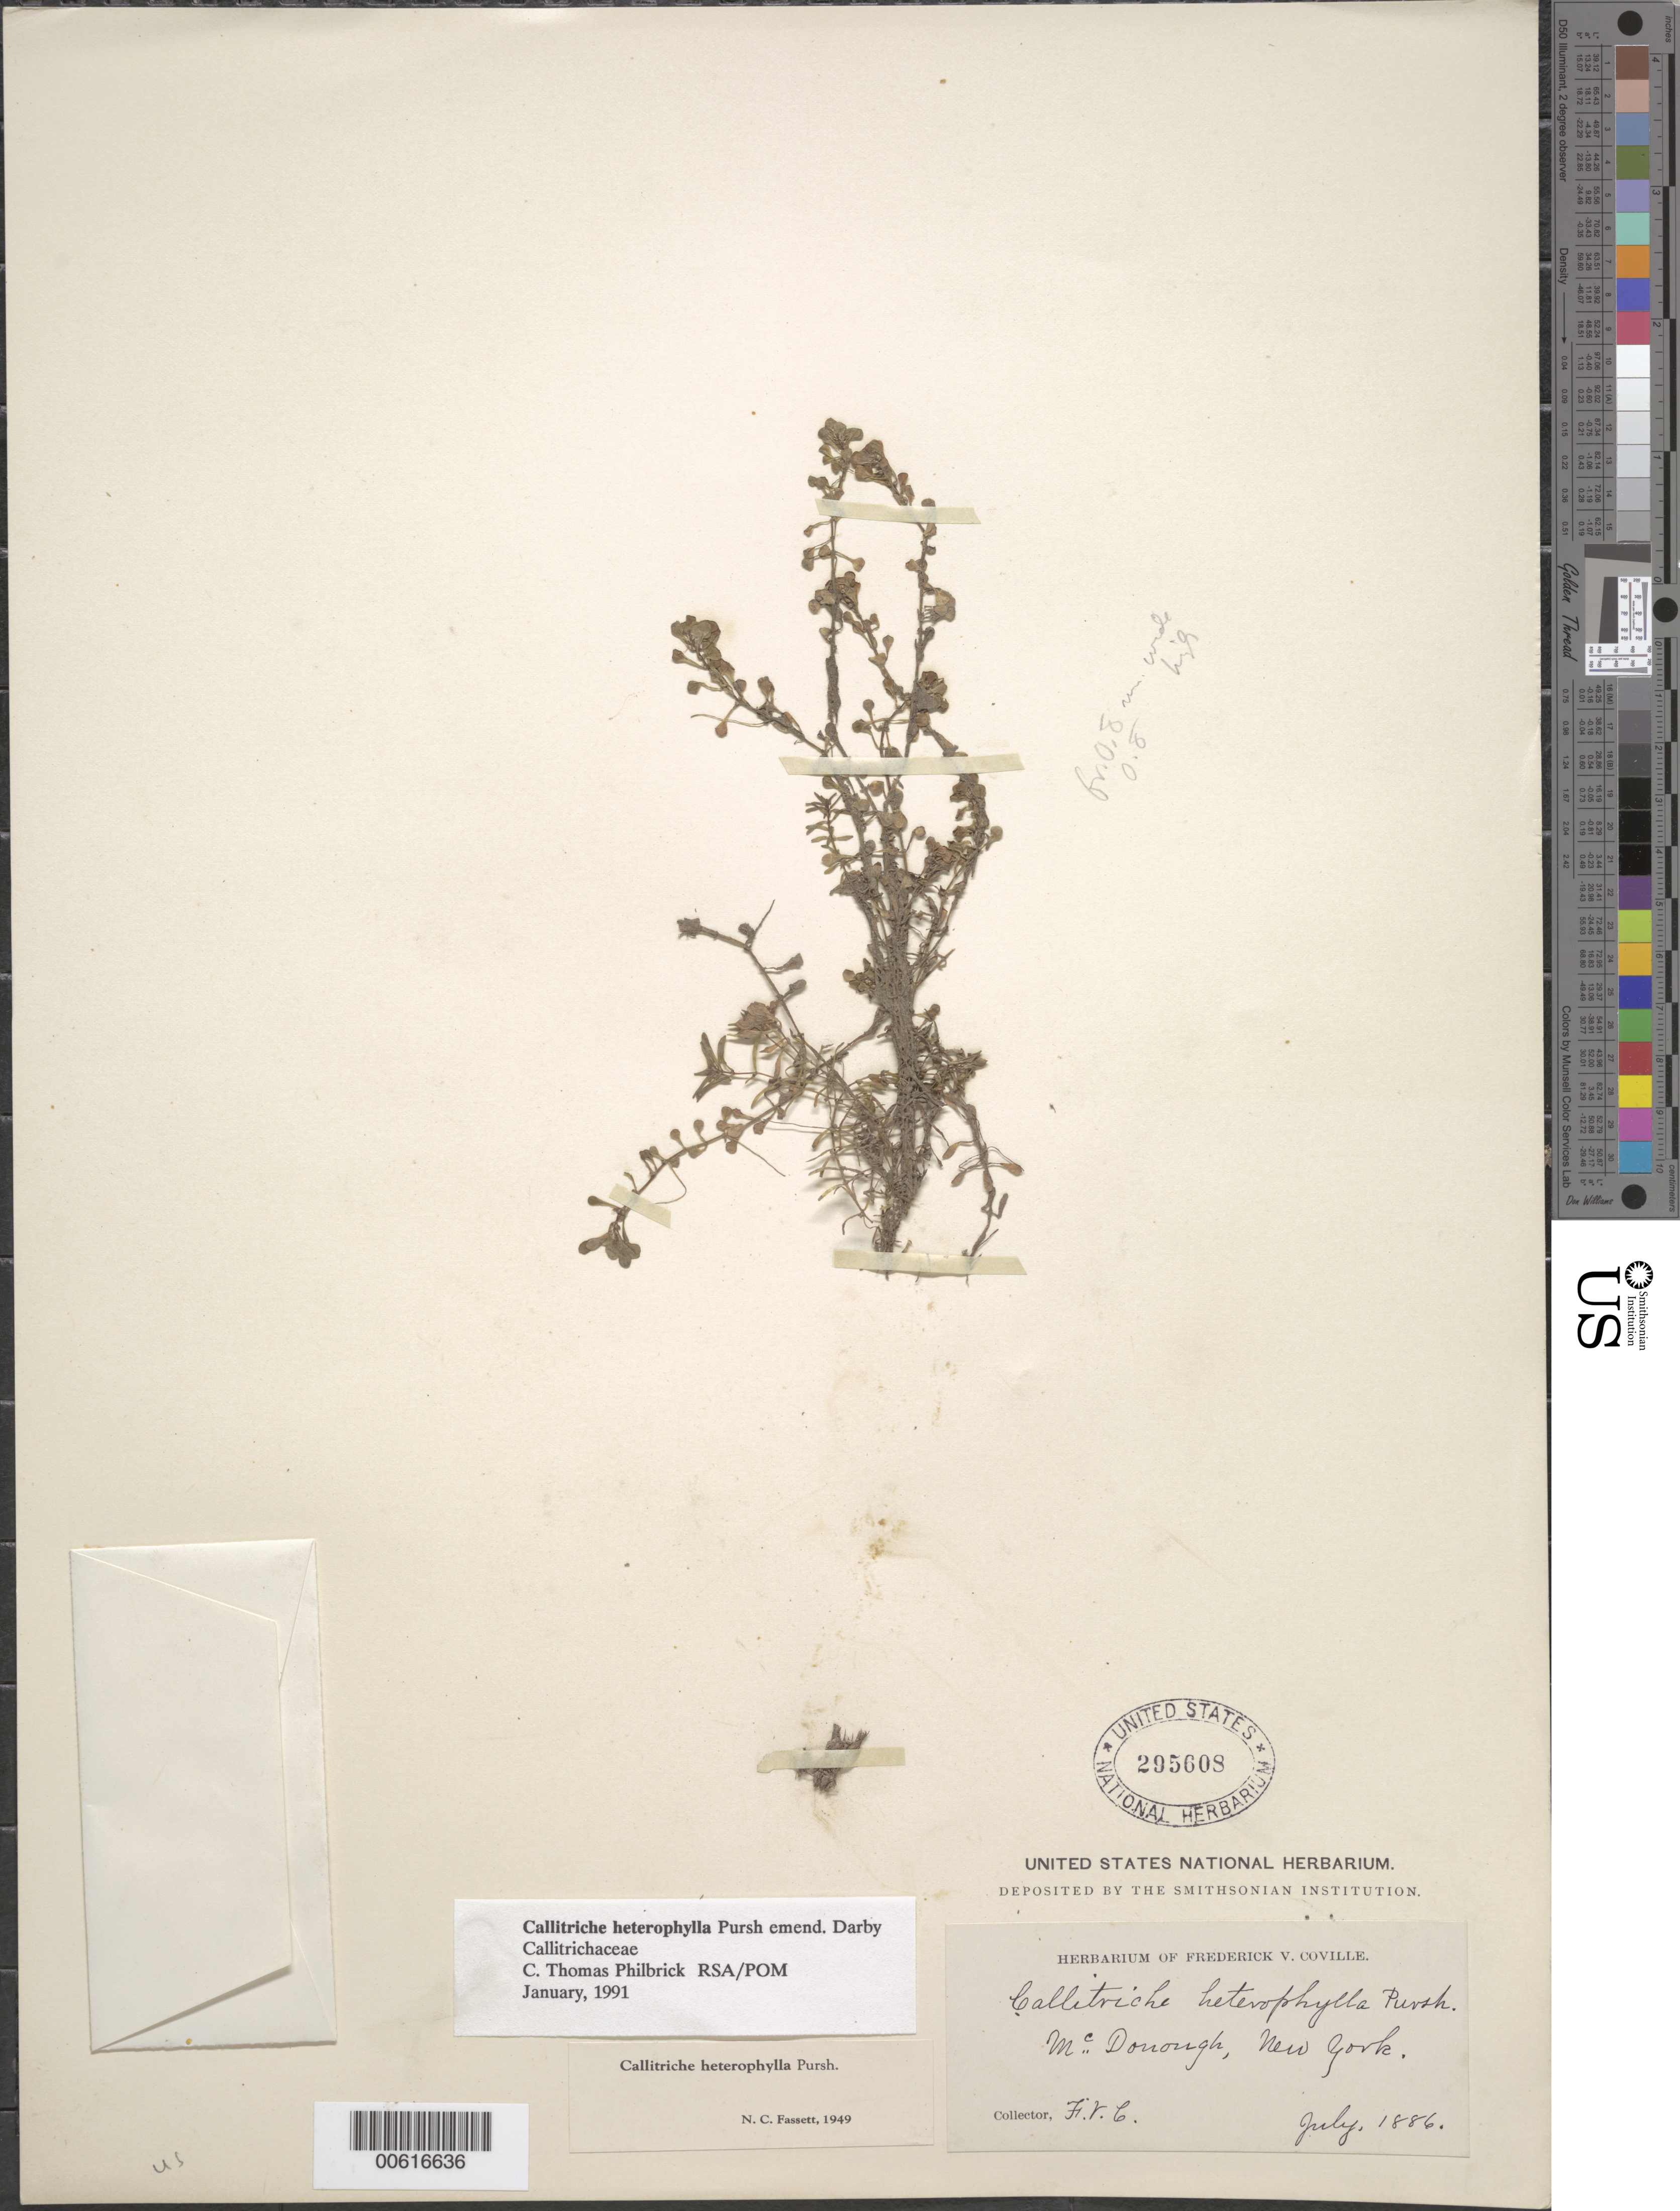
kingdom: Plantae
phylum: Tracheophyta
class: Magnoliopsida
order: Lamiales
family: Plantaginaceae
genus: Callitriche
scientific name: Callitriche heterophylla Pursh emend. Darby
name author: Pursh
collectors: F. V. Coville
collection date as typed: Jul 1886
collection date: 1886-07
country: United States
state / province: New York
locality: McDoungh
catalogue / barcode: US 295608